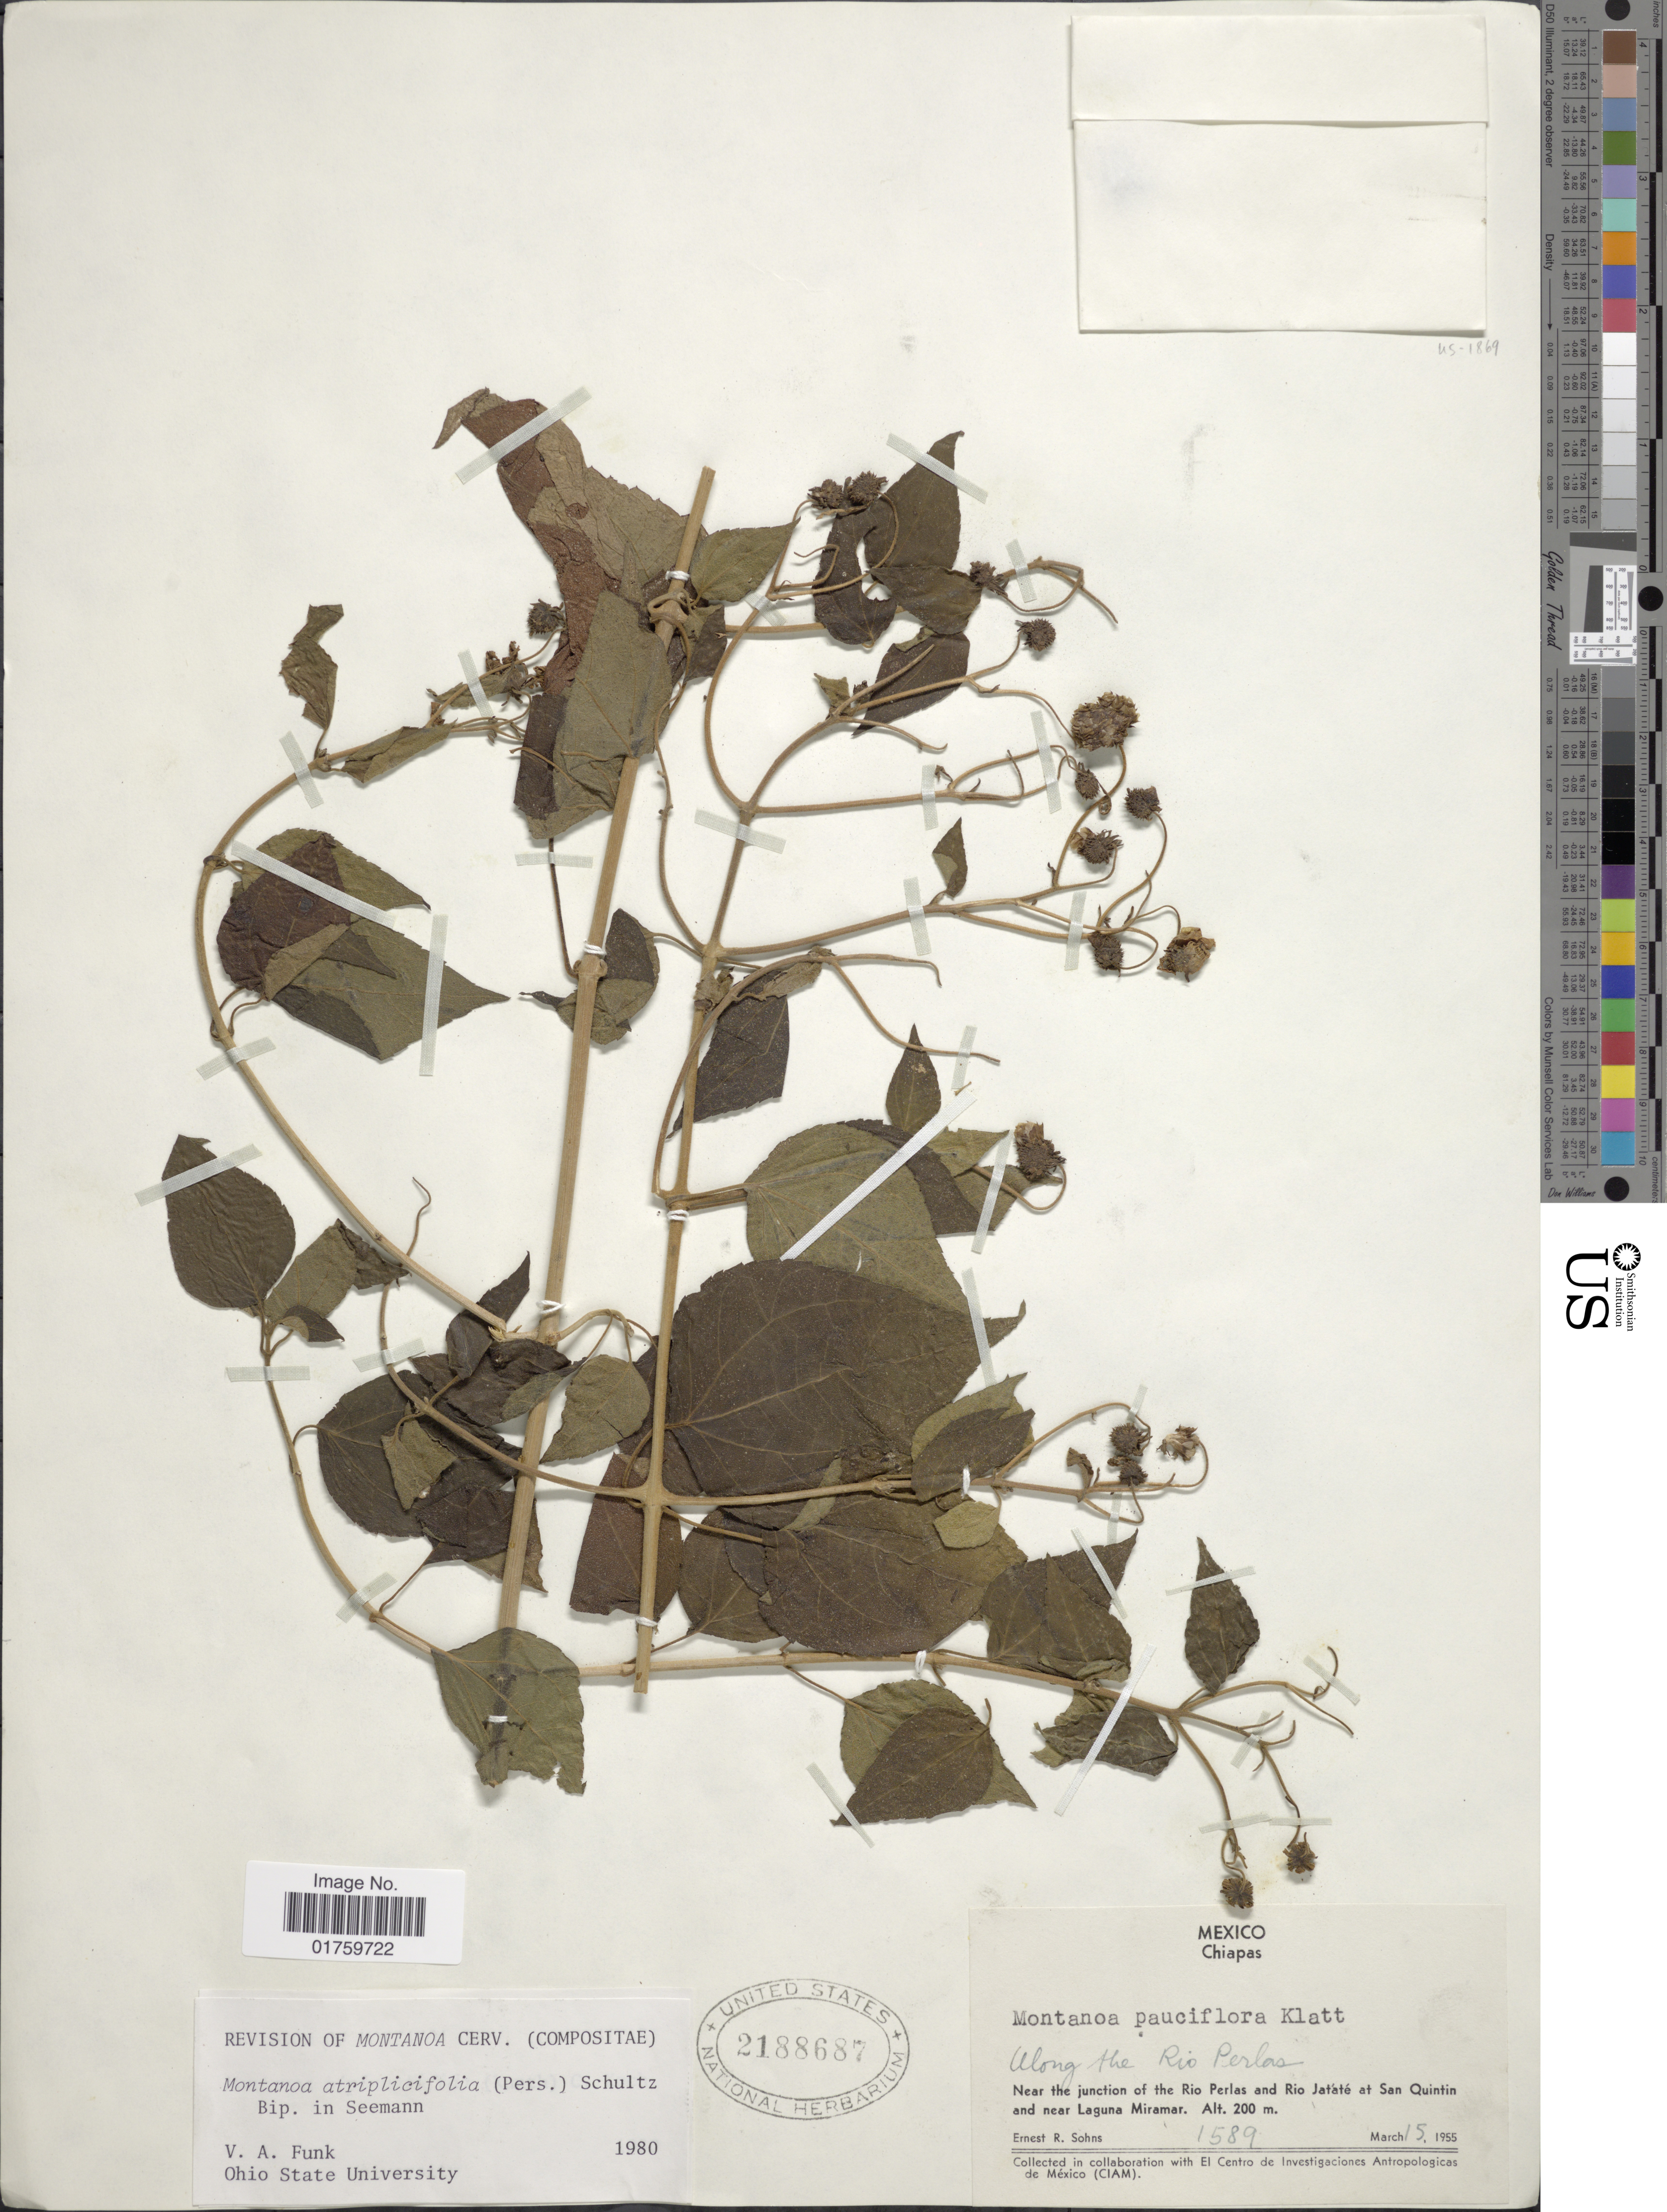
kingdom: Plantae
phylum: Tracheophyta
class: Magnoliopsida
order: Asterales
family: Asteraceae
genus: Montanoa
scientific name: Montanoa atriplicifolia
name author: (Pers.) Sch. Bip.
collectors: E. R. Sohns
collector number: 1589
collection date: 1955-03-15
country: Mexico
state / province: Chiapas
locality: Along the Rio Perlas, near the junction of the Rio Perlas and Rio Jatate at San Quintin and nearLaguna Miramar.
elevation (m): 200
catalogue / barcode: US 2188687